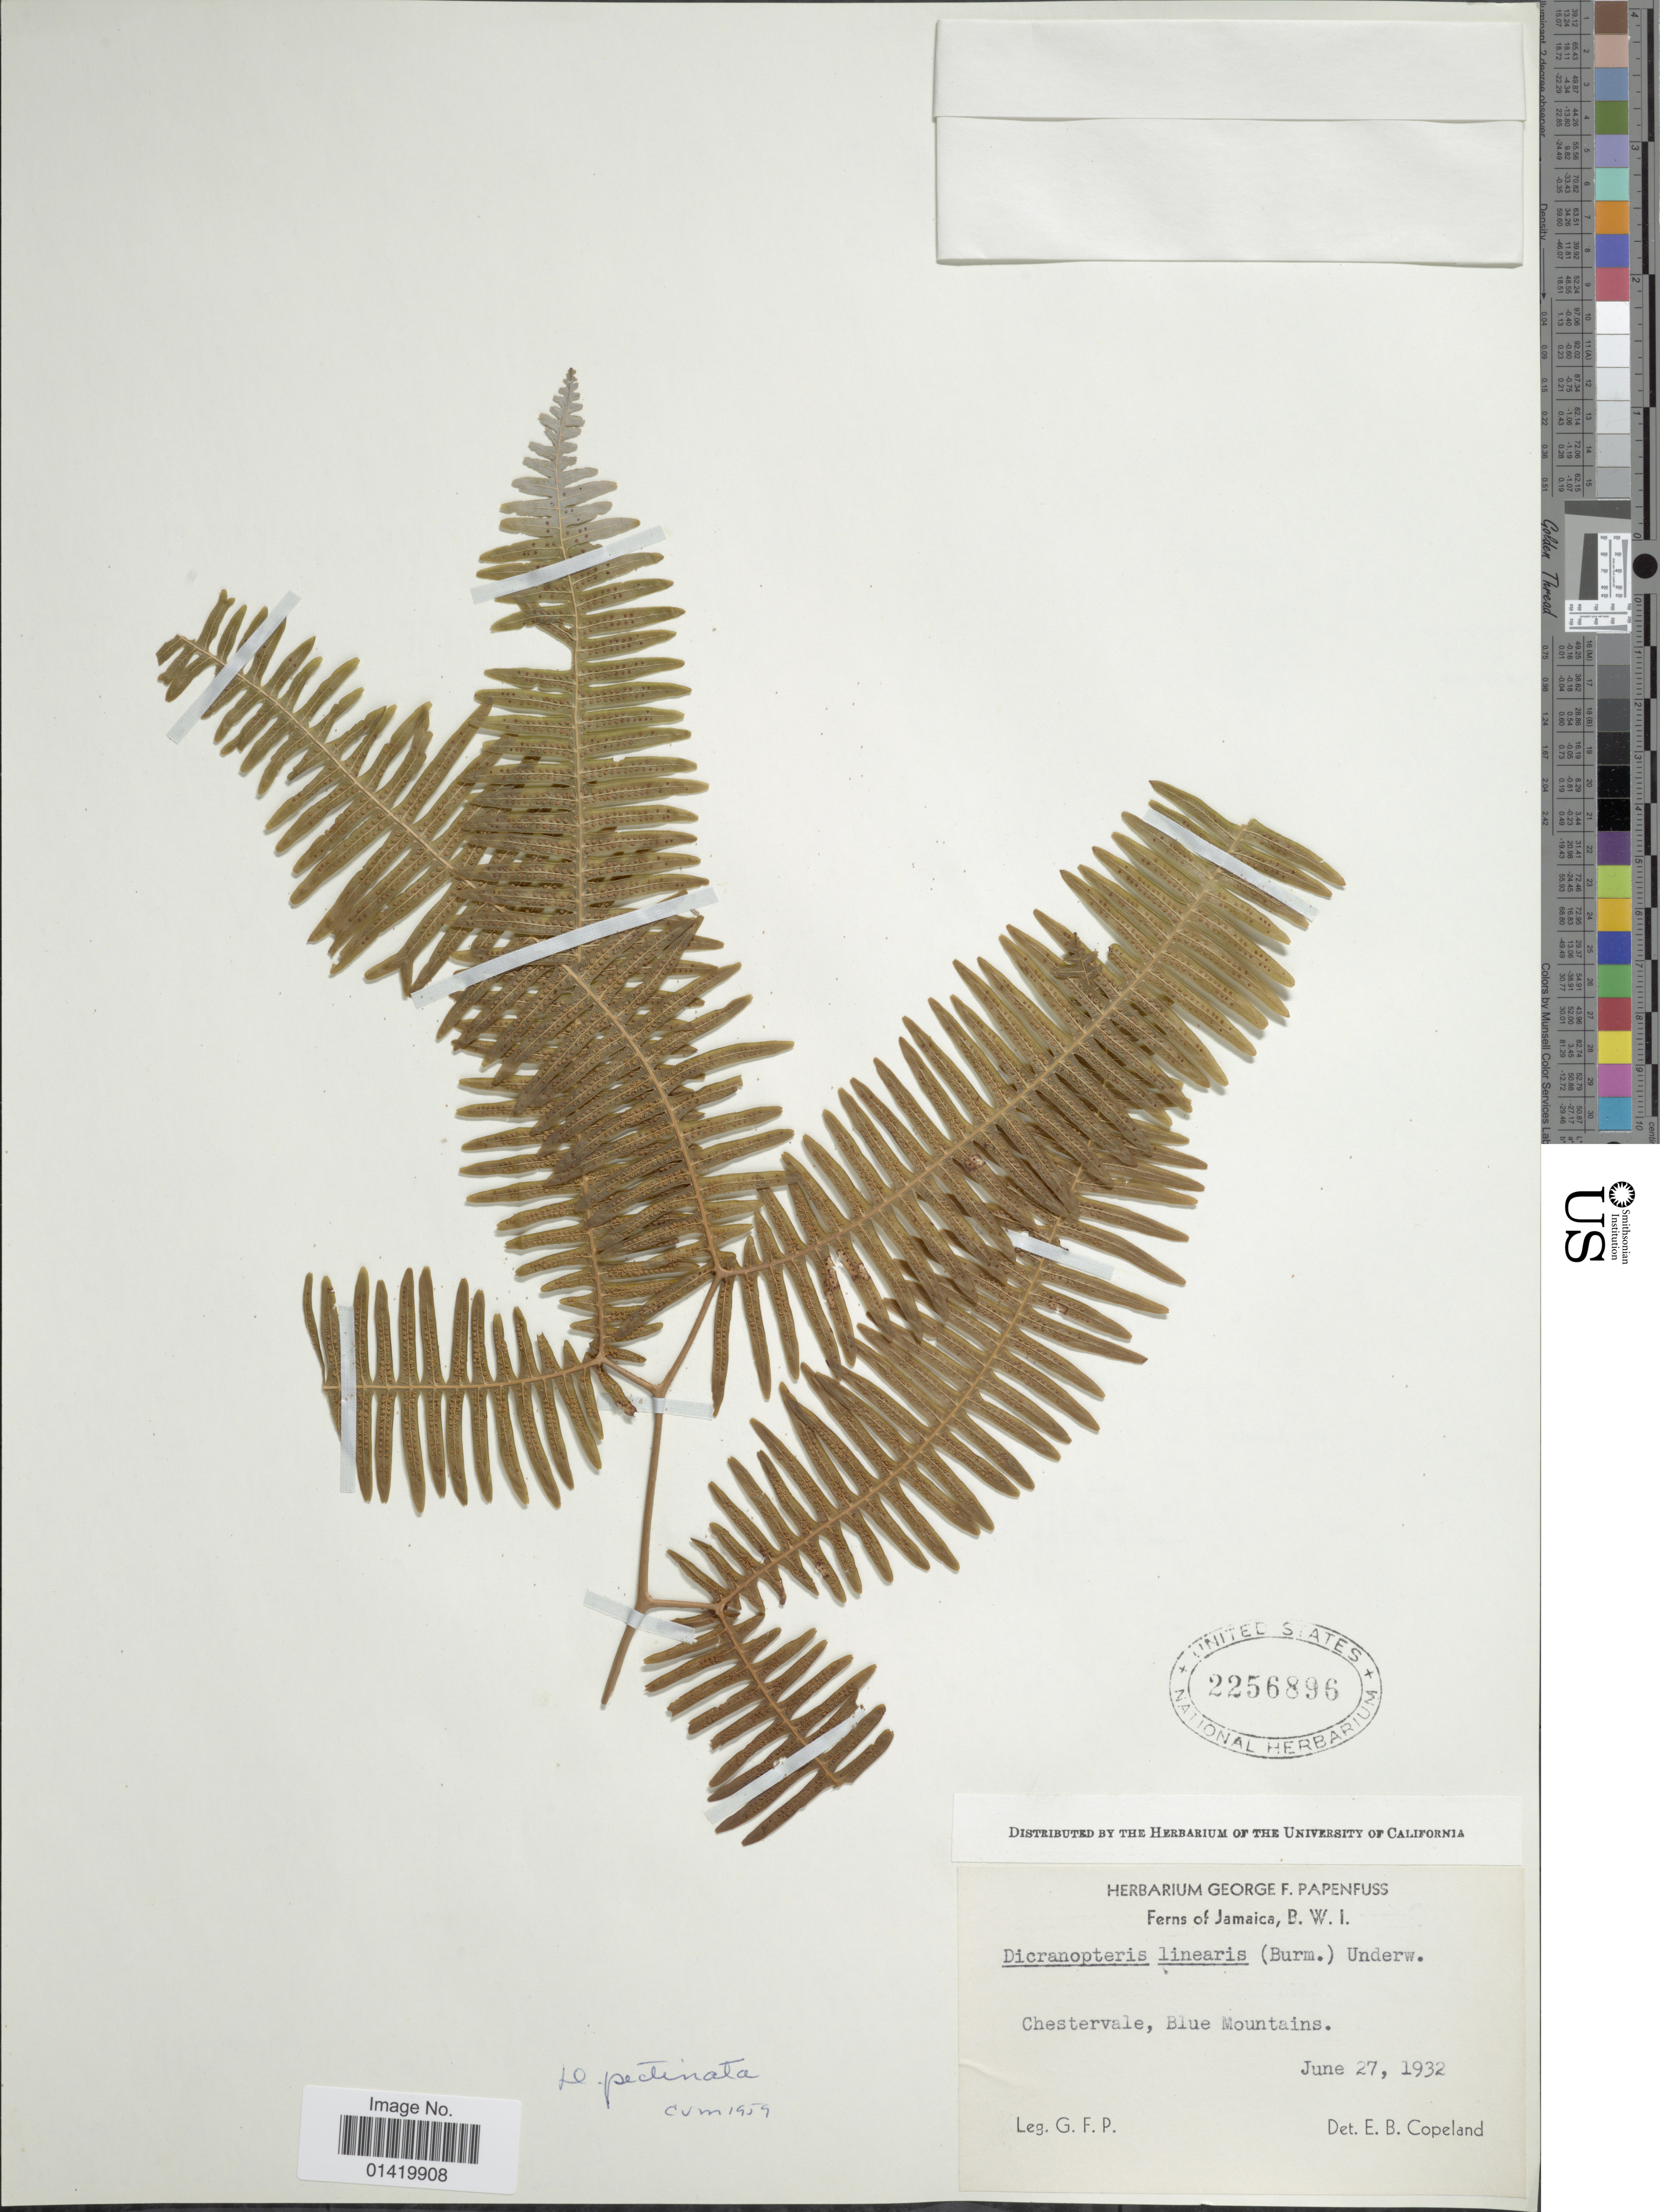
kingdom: Plantae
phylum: Tracheophyta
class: Polypodiopsida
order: Gleicheniales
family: Gleicheniaceae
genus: Gleichenella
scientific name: Gleichenella pectinata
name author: (Willd.) Ching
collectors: G. Papenfuss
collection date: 1932-06-27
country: Jamaica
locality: Chestervale, Blue Mountains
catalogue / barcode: US 2256896